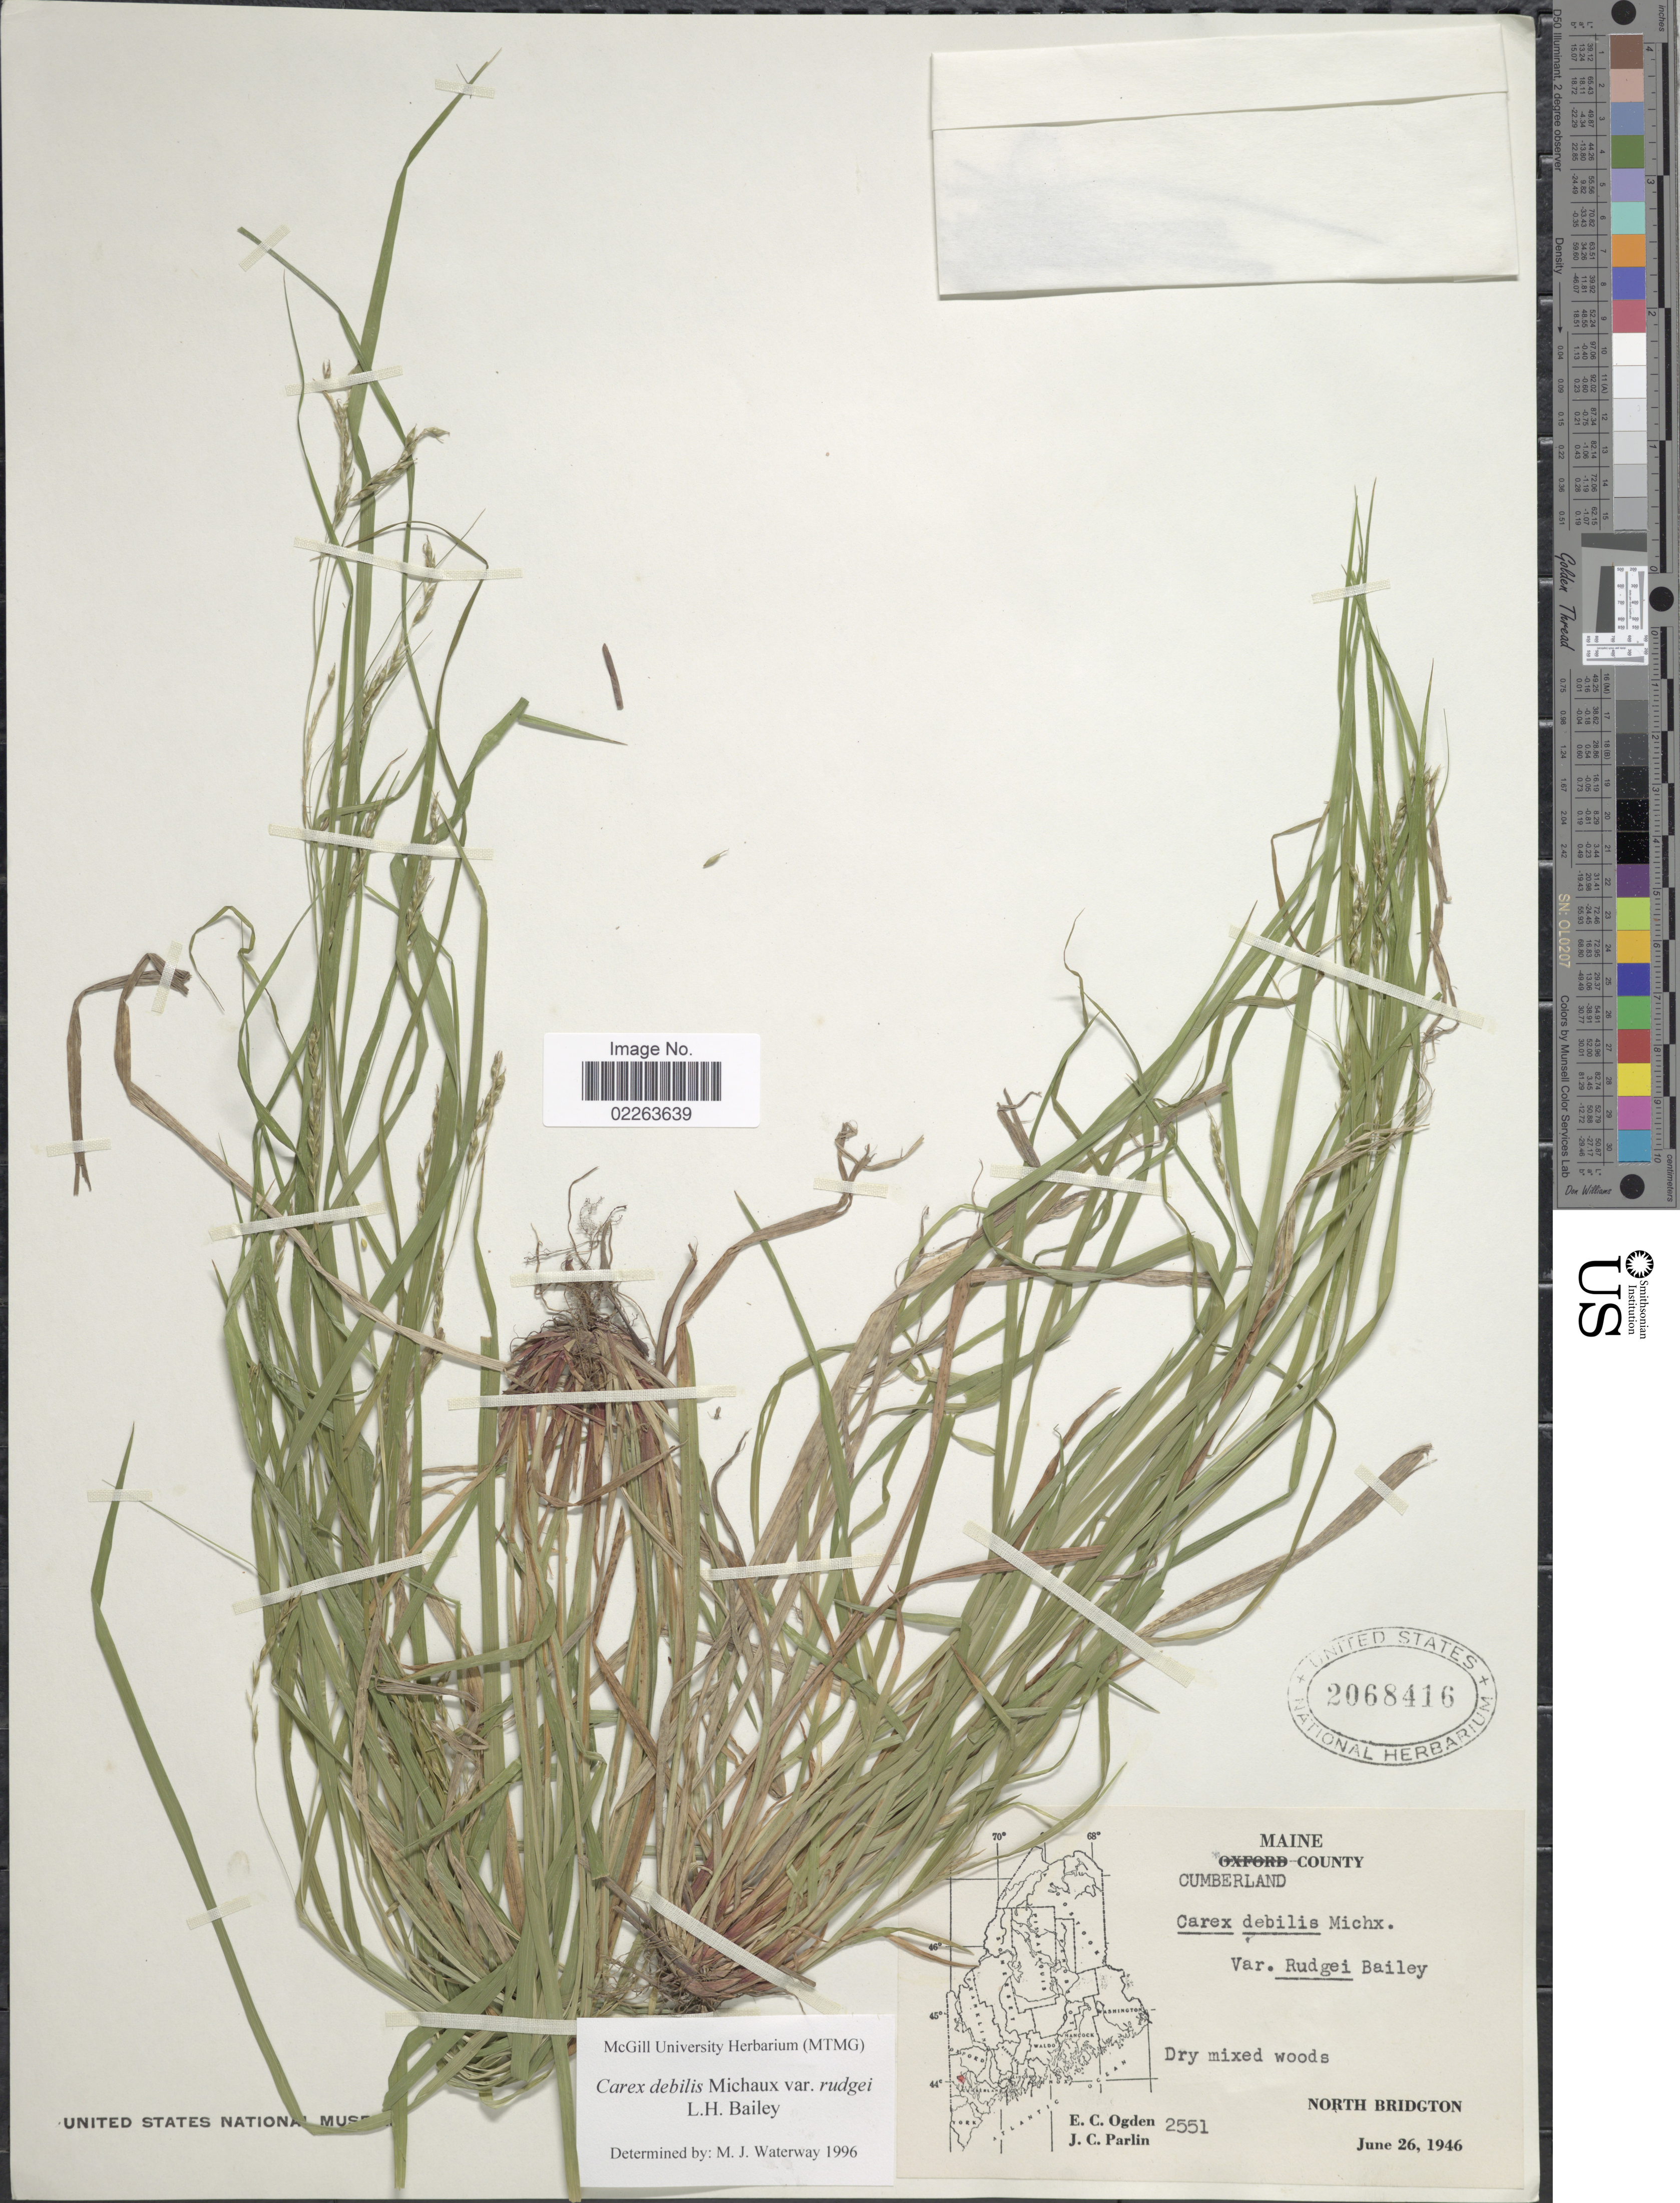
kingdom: Plantae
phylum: Tracheophyta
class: Liliopsida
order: Poales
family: Cyperaceae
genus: Carex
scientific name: Carex flexuosa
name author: Muhl. ex Willd.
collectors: E. Ogden & J. Parlin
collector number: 2551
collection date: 1946-06-26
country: United States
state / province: Maine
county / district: Cumberland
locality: Cumberland County, North Bridgton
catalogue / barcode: US 2068416